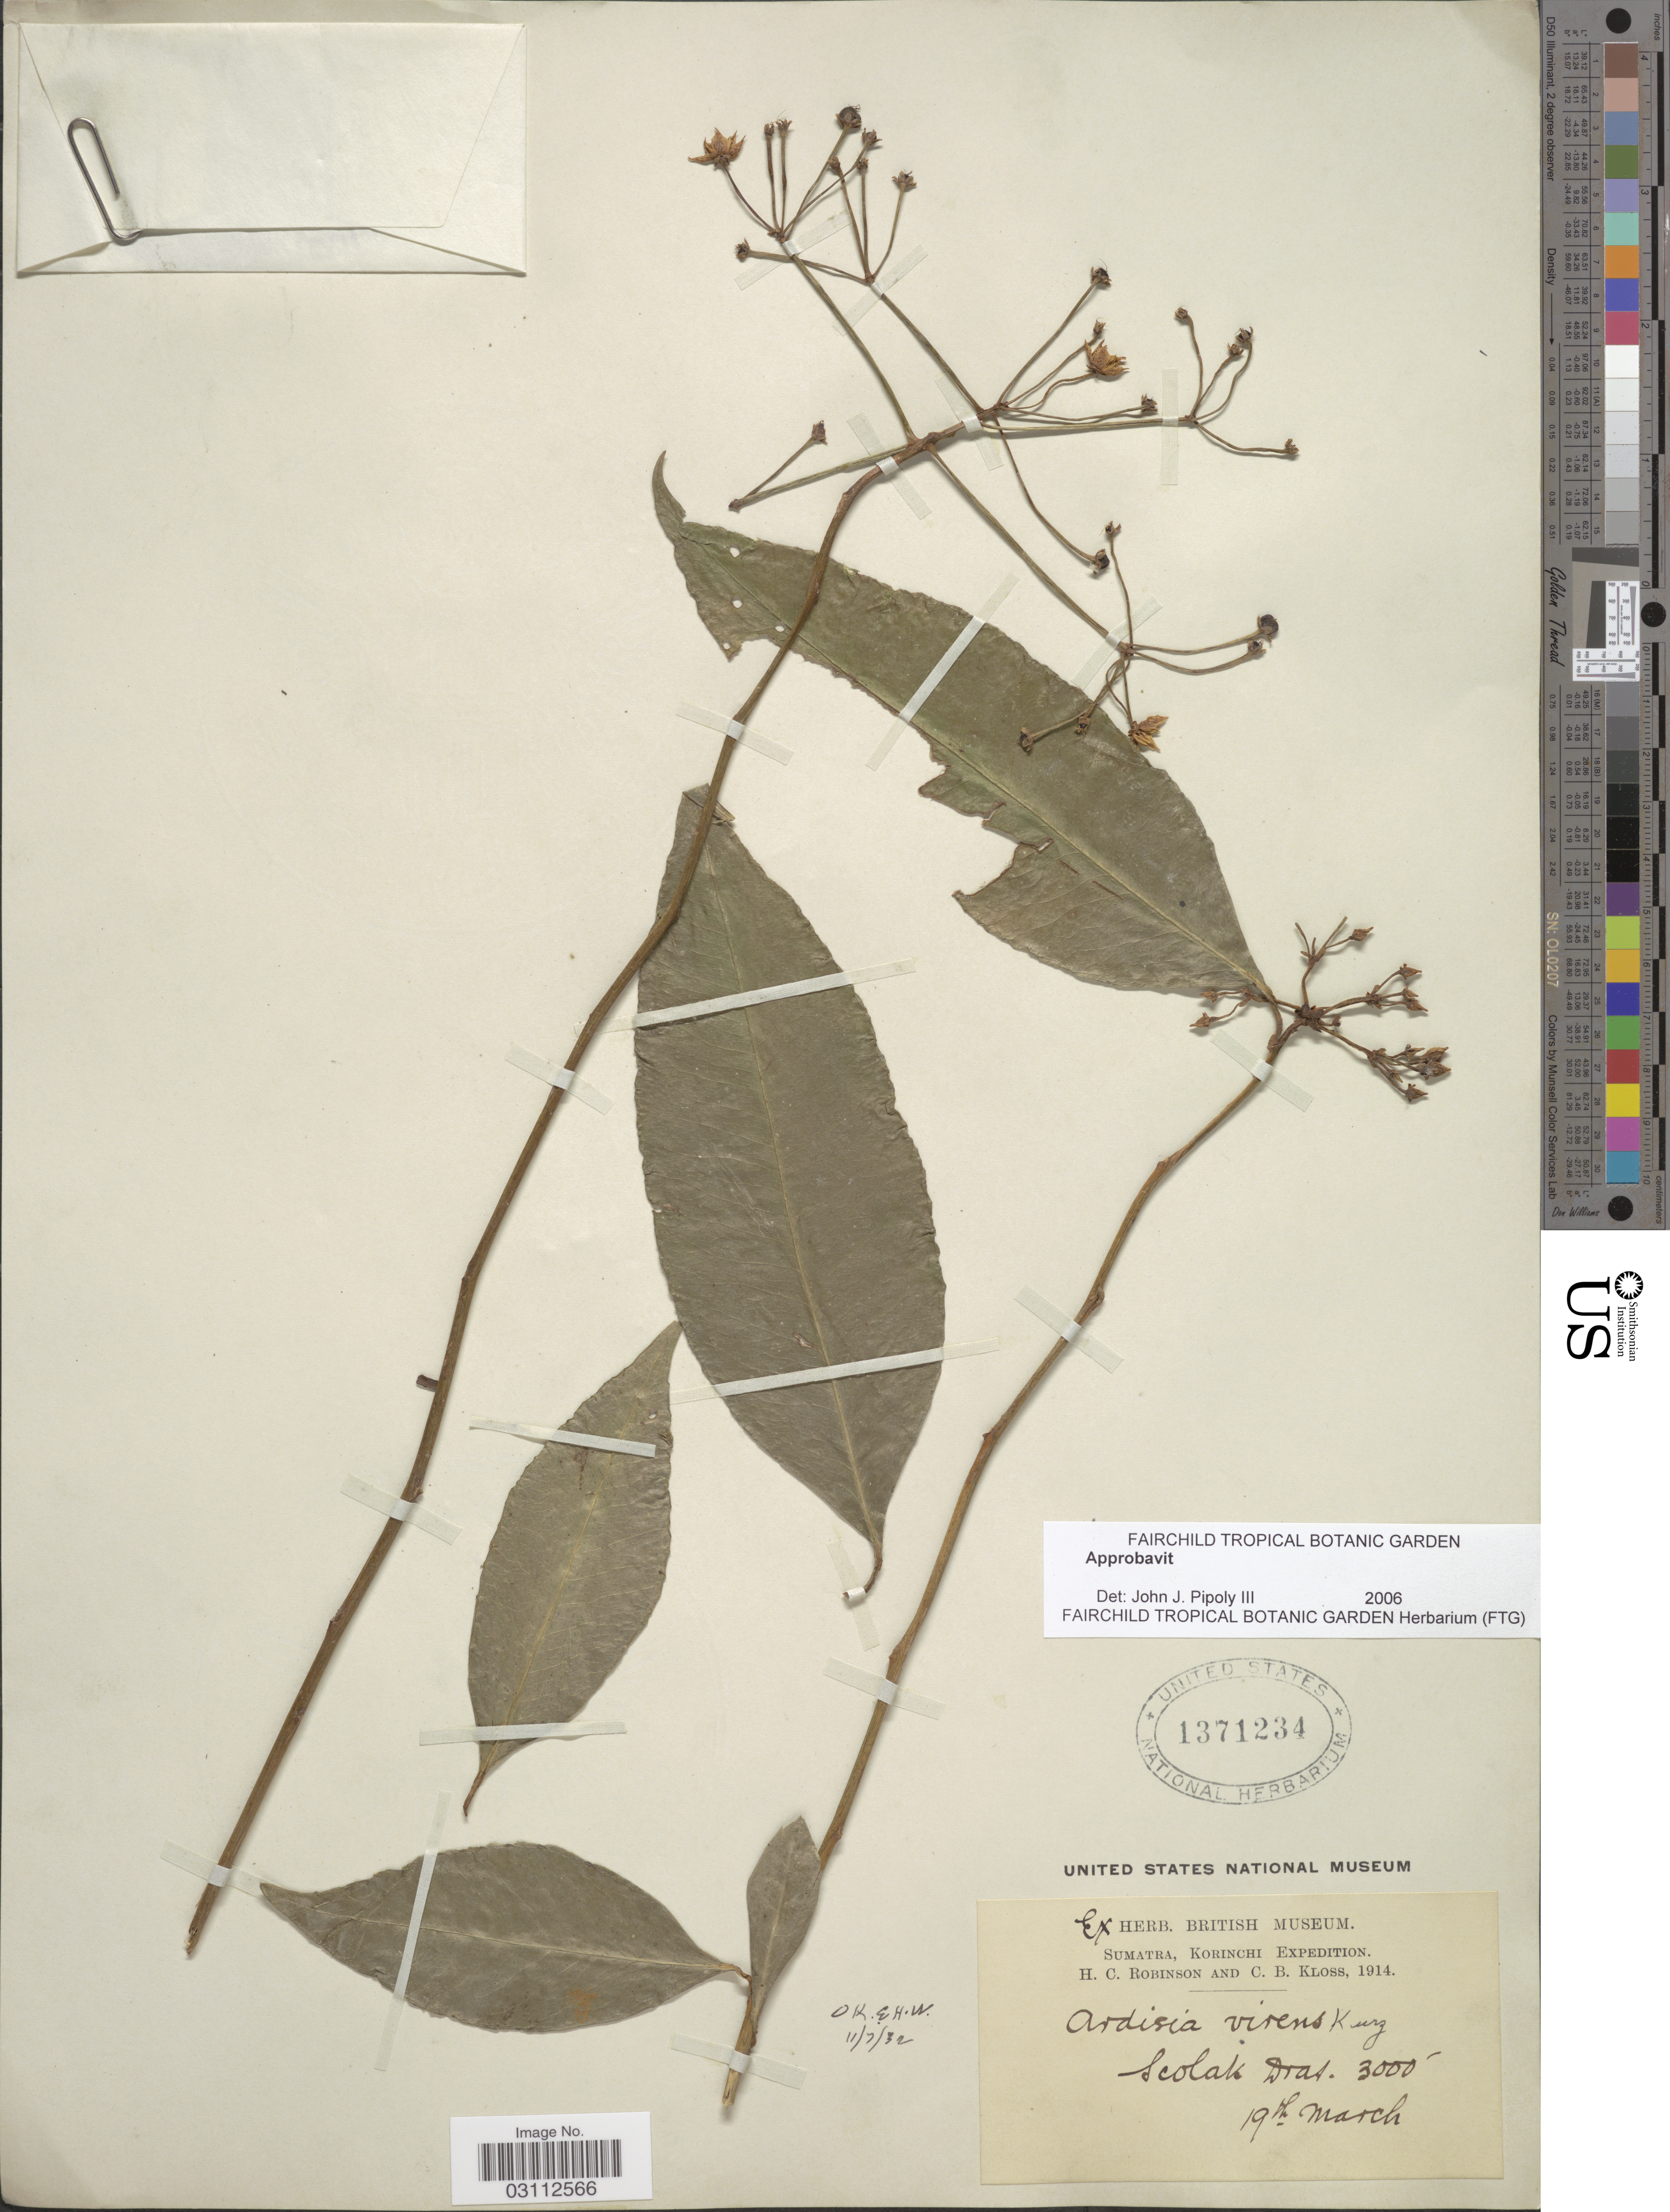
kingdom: Plantae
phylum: Tracheophyta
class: Magnoliopsida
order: Ericales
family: Primulaceae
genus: Ardisia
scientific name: Ardisia virens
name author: Kurz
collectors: H. C. Robinson & C. Kloss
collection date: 1914-03-19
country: Indonesia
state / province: Sumatra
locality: Korinchi. Scolak Drat.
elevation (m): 914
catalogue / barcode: US 1371234